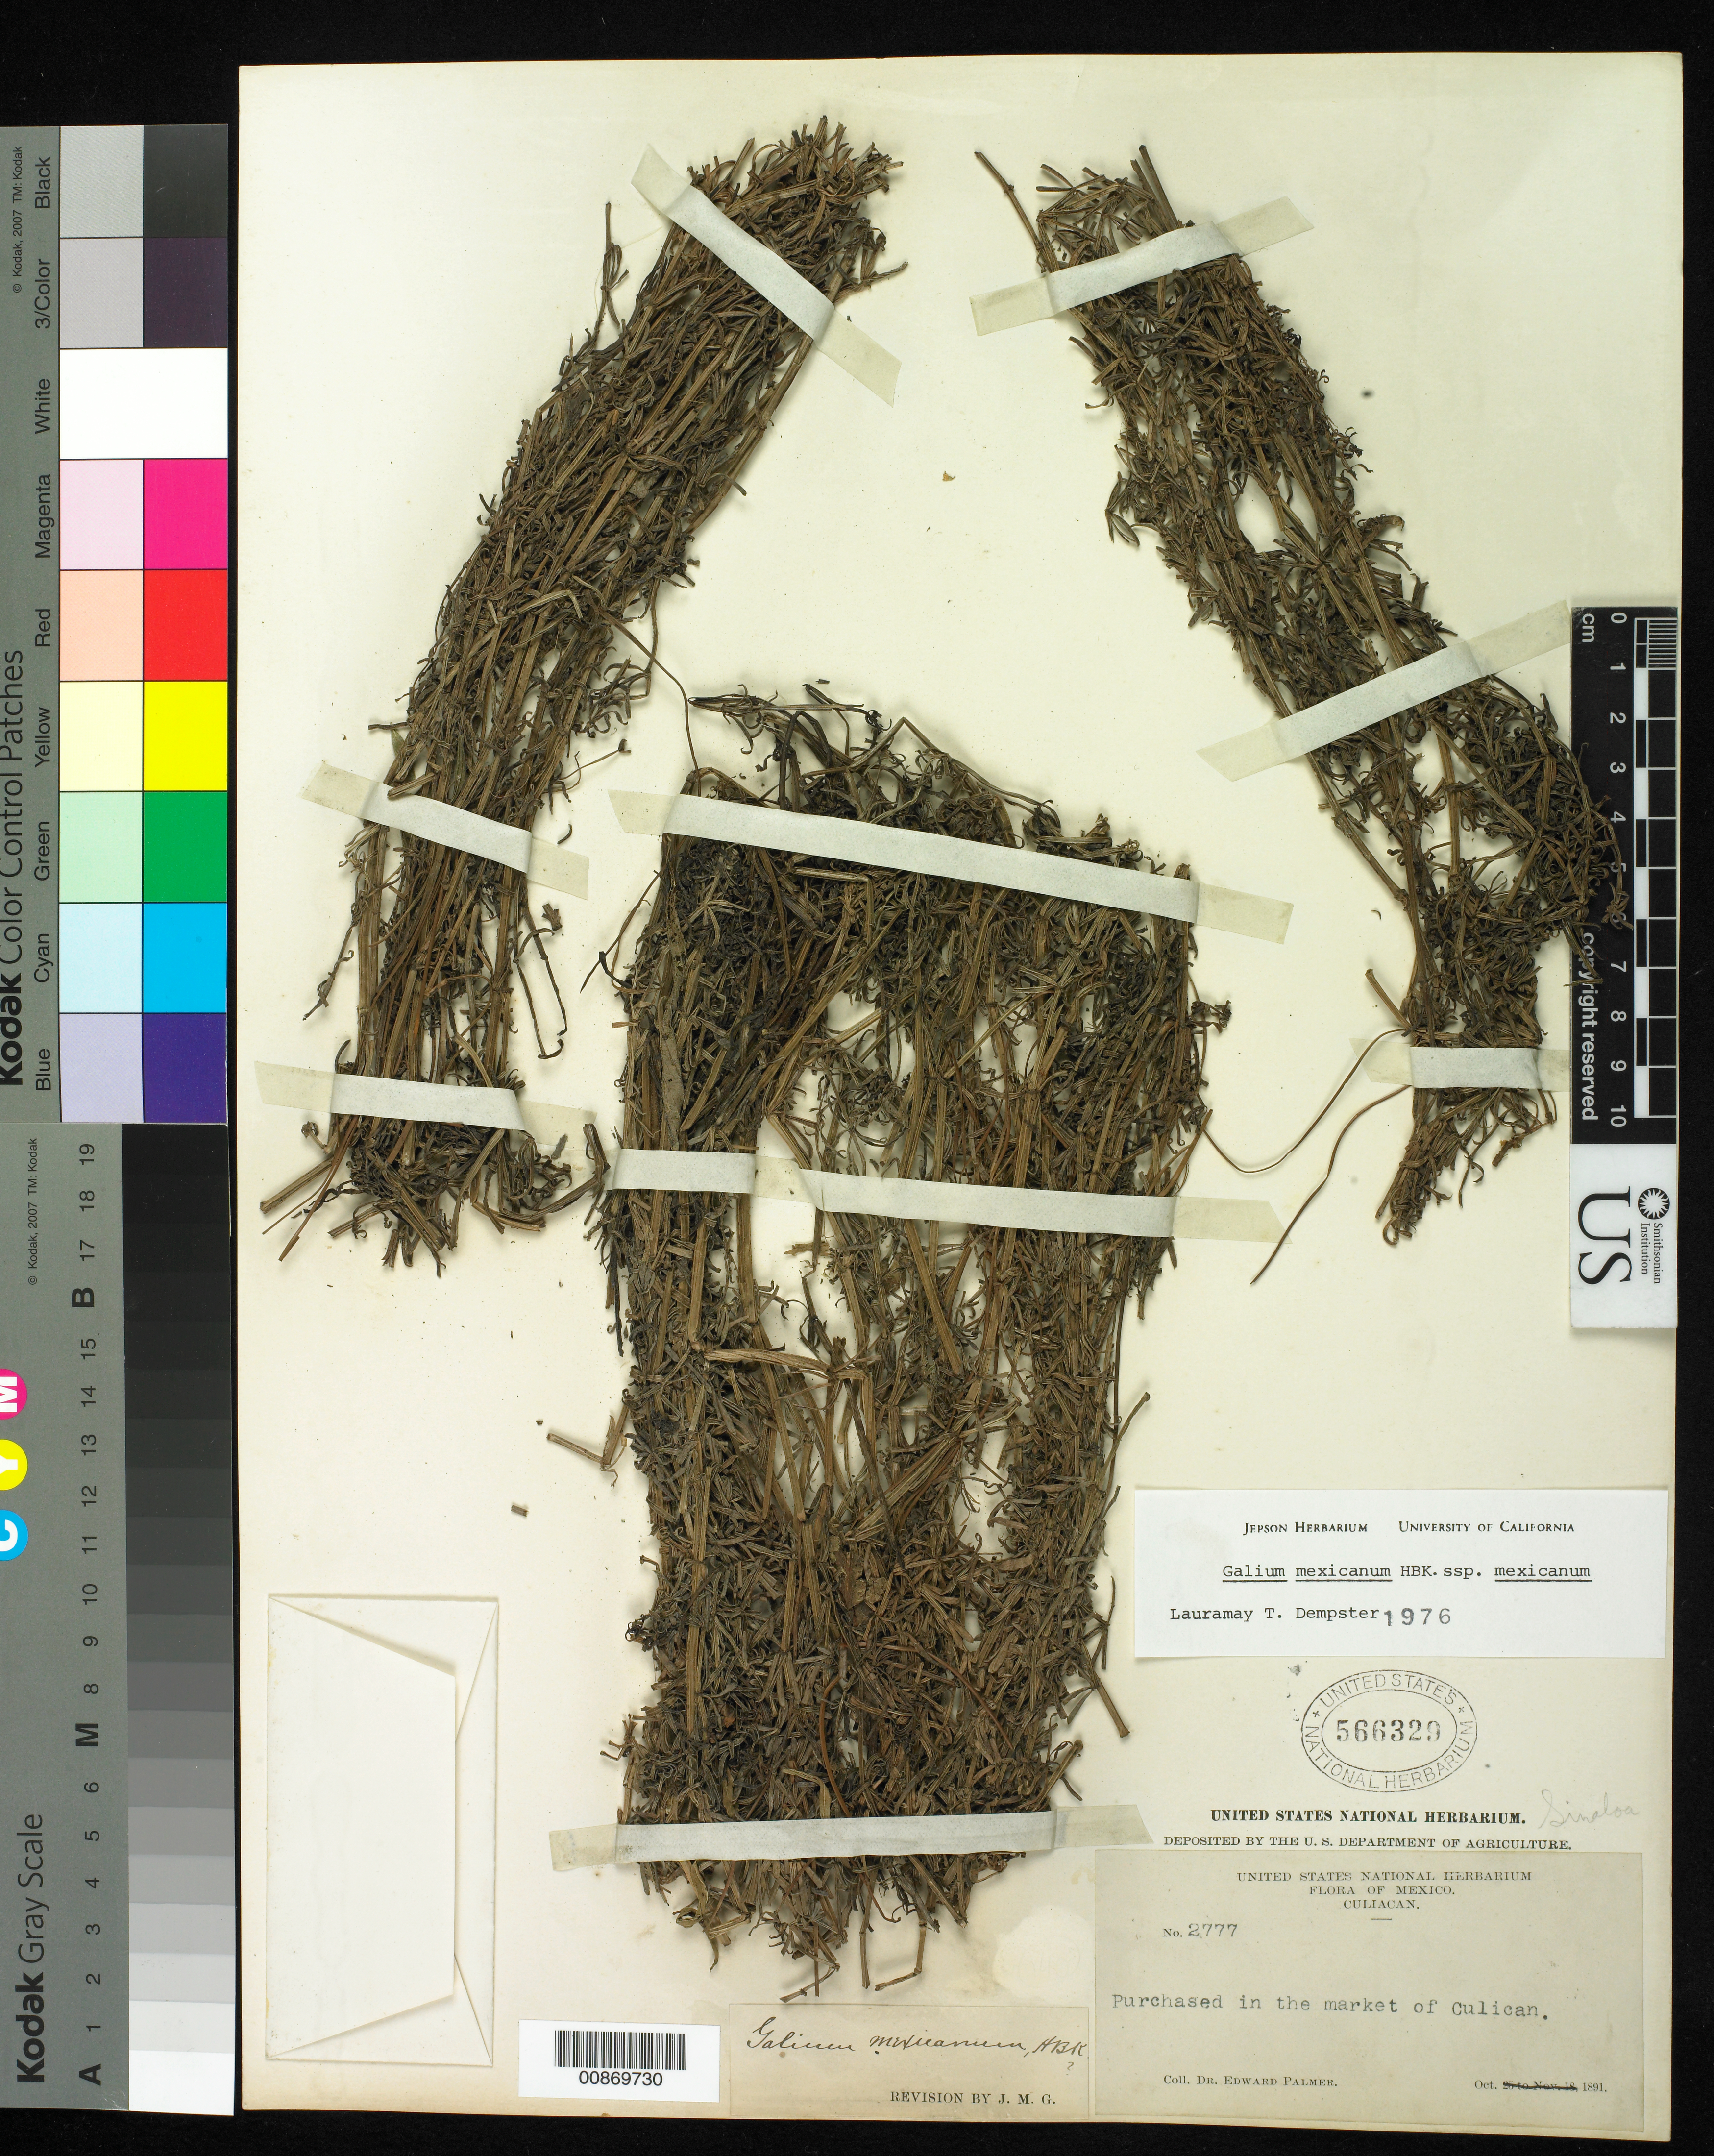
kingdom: Plantae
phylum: Tracheophyta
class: Magnoliopsida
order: Gentianales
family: Rubiaceae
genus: Galium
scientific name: Galium mexicanum subsp. mexicanum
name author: Kunth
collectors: E. Palmer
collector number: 2777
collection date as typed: Oct 1891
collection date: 1891-10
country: Mexico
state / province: Sinaloa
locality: Culiacan, Sinaloa. Purchased in the market of Culiacan.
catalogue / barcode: US 566329